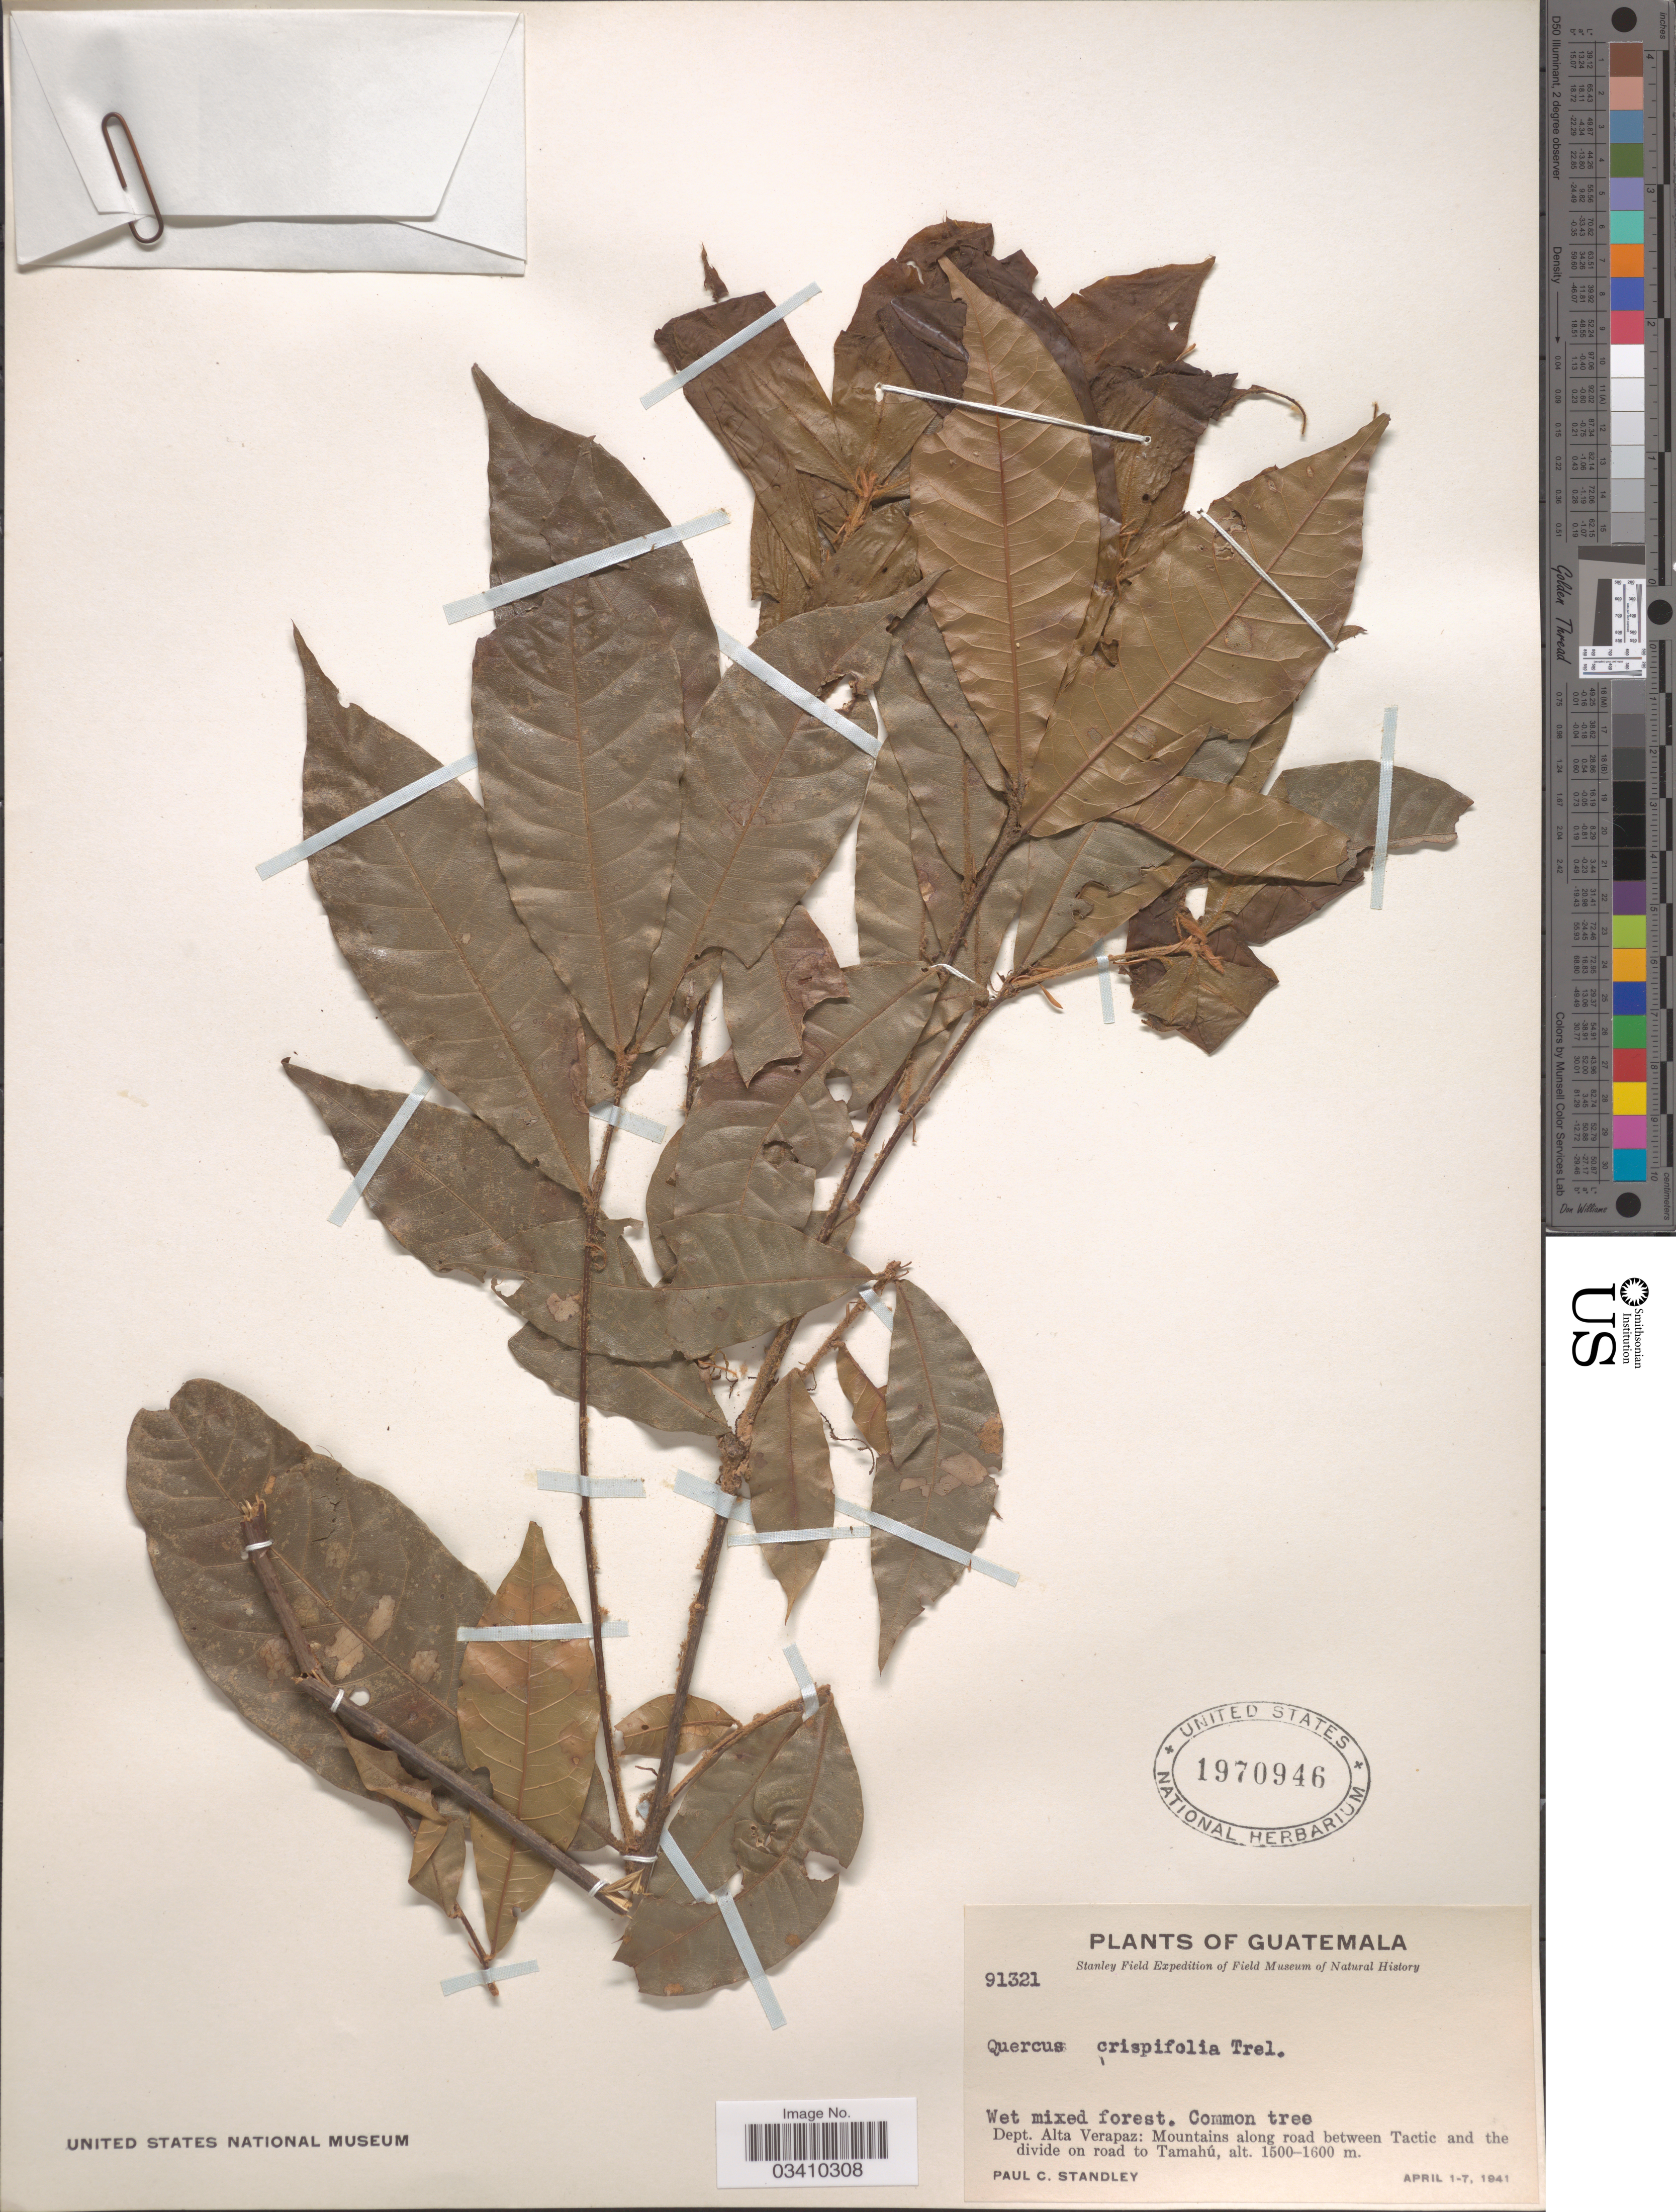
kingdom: Plantae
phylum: Tracheophyta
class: Magnoliopsida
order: Fagales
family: Fagaceae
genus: Quercus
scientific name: Quercus crispifolia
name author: Trel.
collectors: P. C. Standley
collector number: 91321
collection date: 1941-04-01/1941-04-07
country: Guatemala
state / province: Alta Verapaz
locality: Dept. Alta Verapaz: Mountains along road between Tactic and the divide on road to Tamahú.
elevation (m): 1500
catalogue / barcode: US 1970946